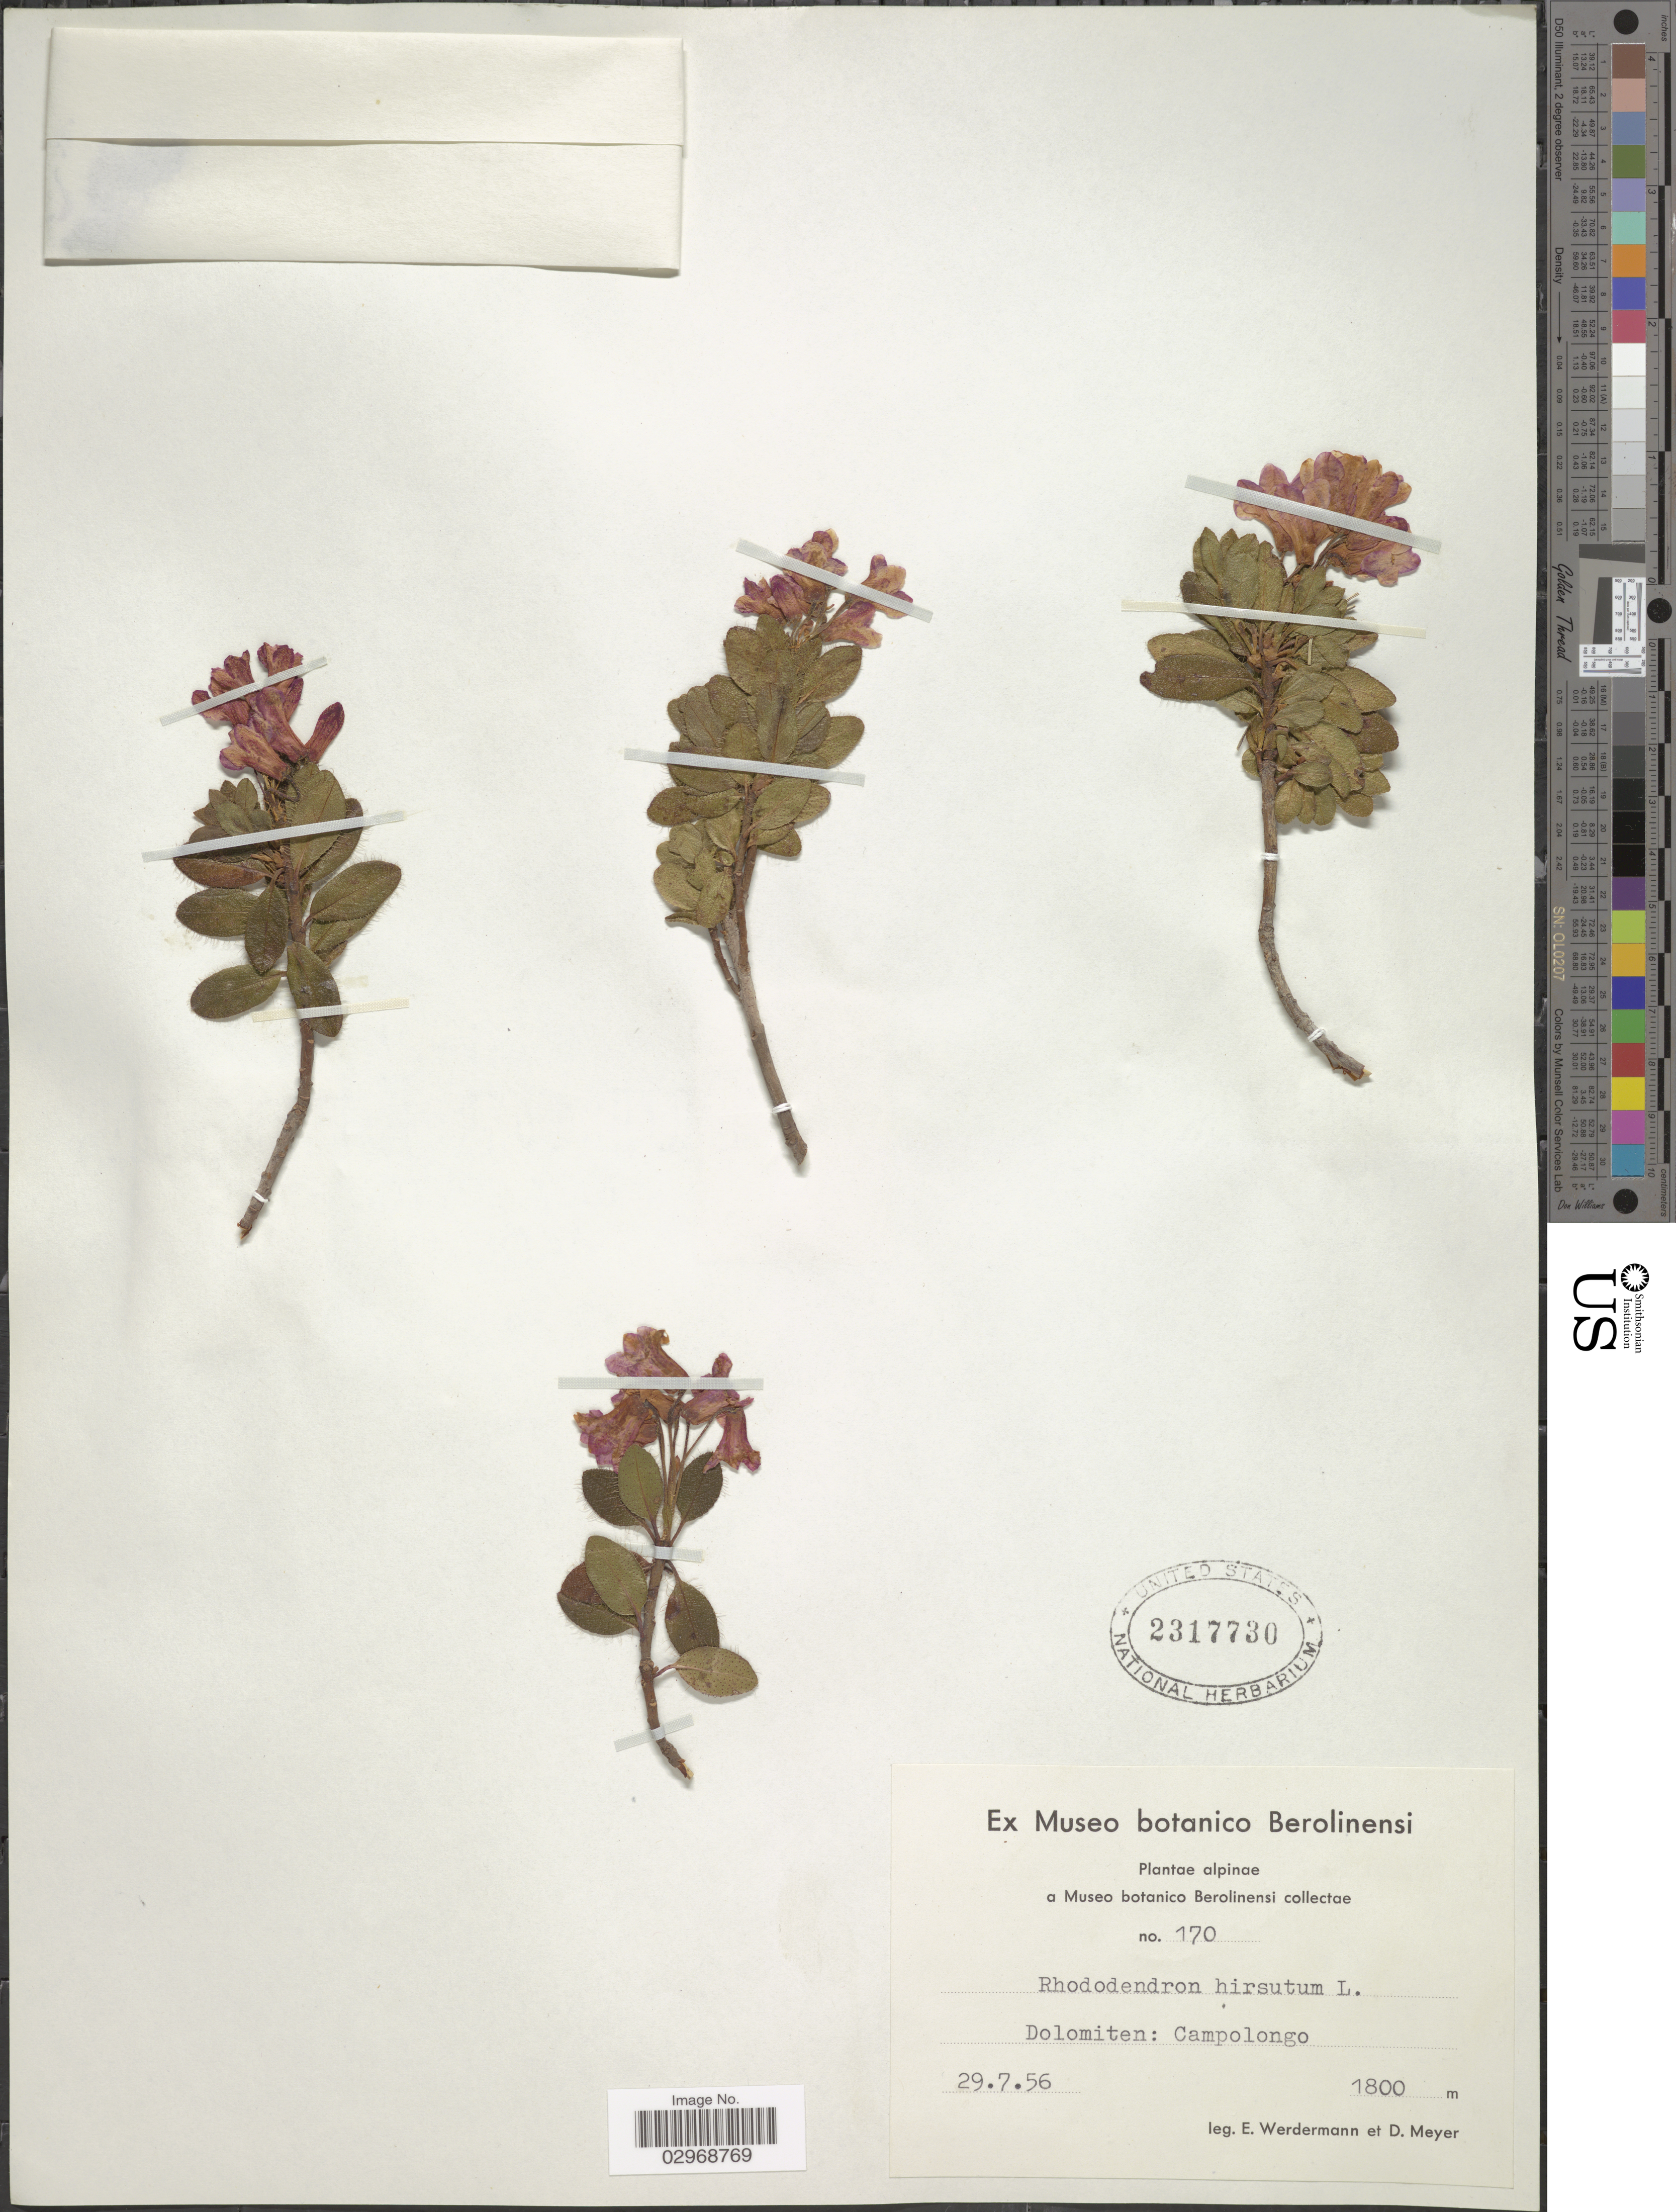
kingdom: Plantae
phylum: Tracheophyta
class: Magnoliopsida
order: Ericales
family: Ericaceae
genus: Rhododendron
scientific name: Rhododendron hirsutum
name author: L.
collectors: E. Werdermann & D. Meyer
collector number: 170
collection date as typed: Transcribed d/m/y: 29/7/56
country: Croatia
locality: Dolomiten: Campolongo.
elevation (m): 1800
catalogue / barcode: US 2317730